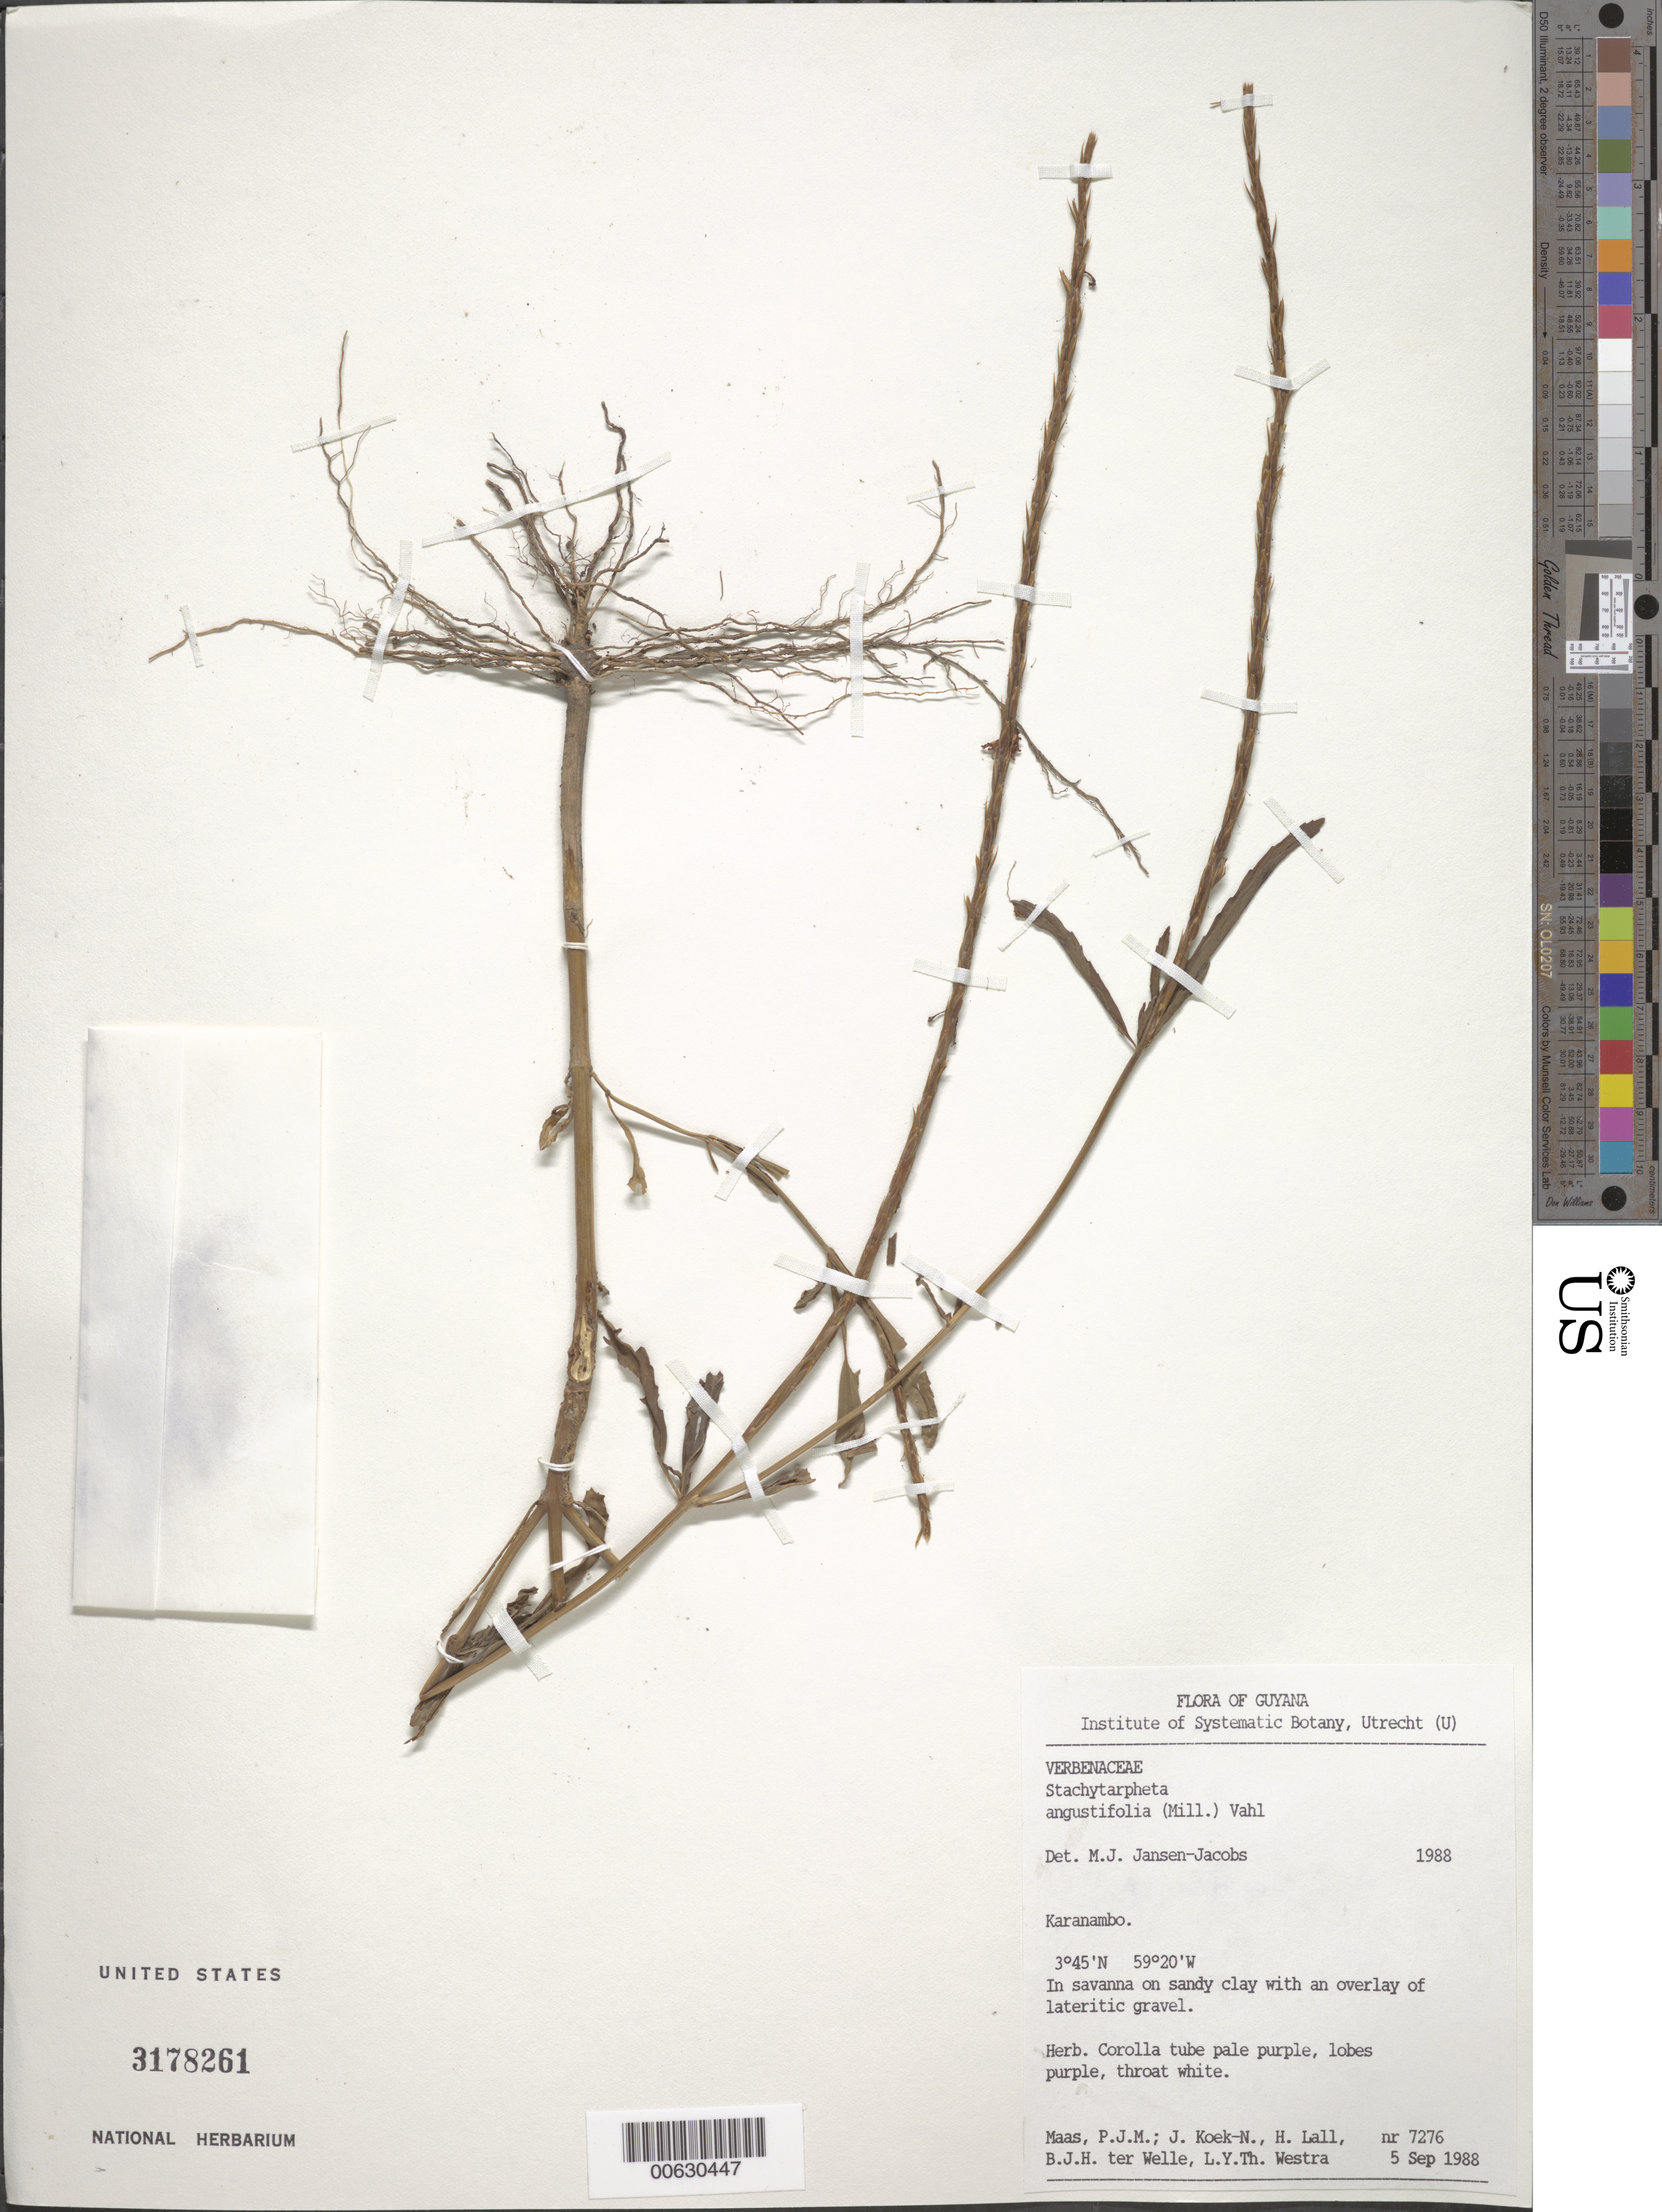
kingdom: Plantae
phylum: Tracheophyta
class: Magnoliopsida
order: Lamiales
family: Verbenaceae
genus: Stachytarpheta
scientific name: Stachytarpheta angustifolia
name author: (Mill.) Vahl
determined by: Jansen-Jacobs, M. J., (U), Nationaal Herbarium Nederland, Utrecht University branch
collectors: P. Maas, J. Koek-Noorman, H. Lall, B. Welle & L. Y. T. Westra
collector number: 7276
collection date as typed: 5-Sep-88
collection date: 1988-09-05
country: Guyana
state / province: U. Takutu-U. Essequibo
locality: Karanambo, Rupununi River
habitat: Savanna on sandy clay with an overlay of lateritic gravel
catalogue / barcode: US 3178261